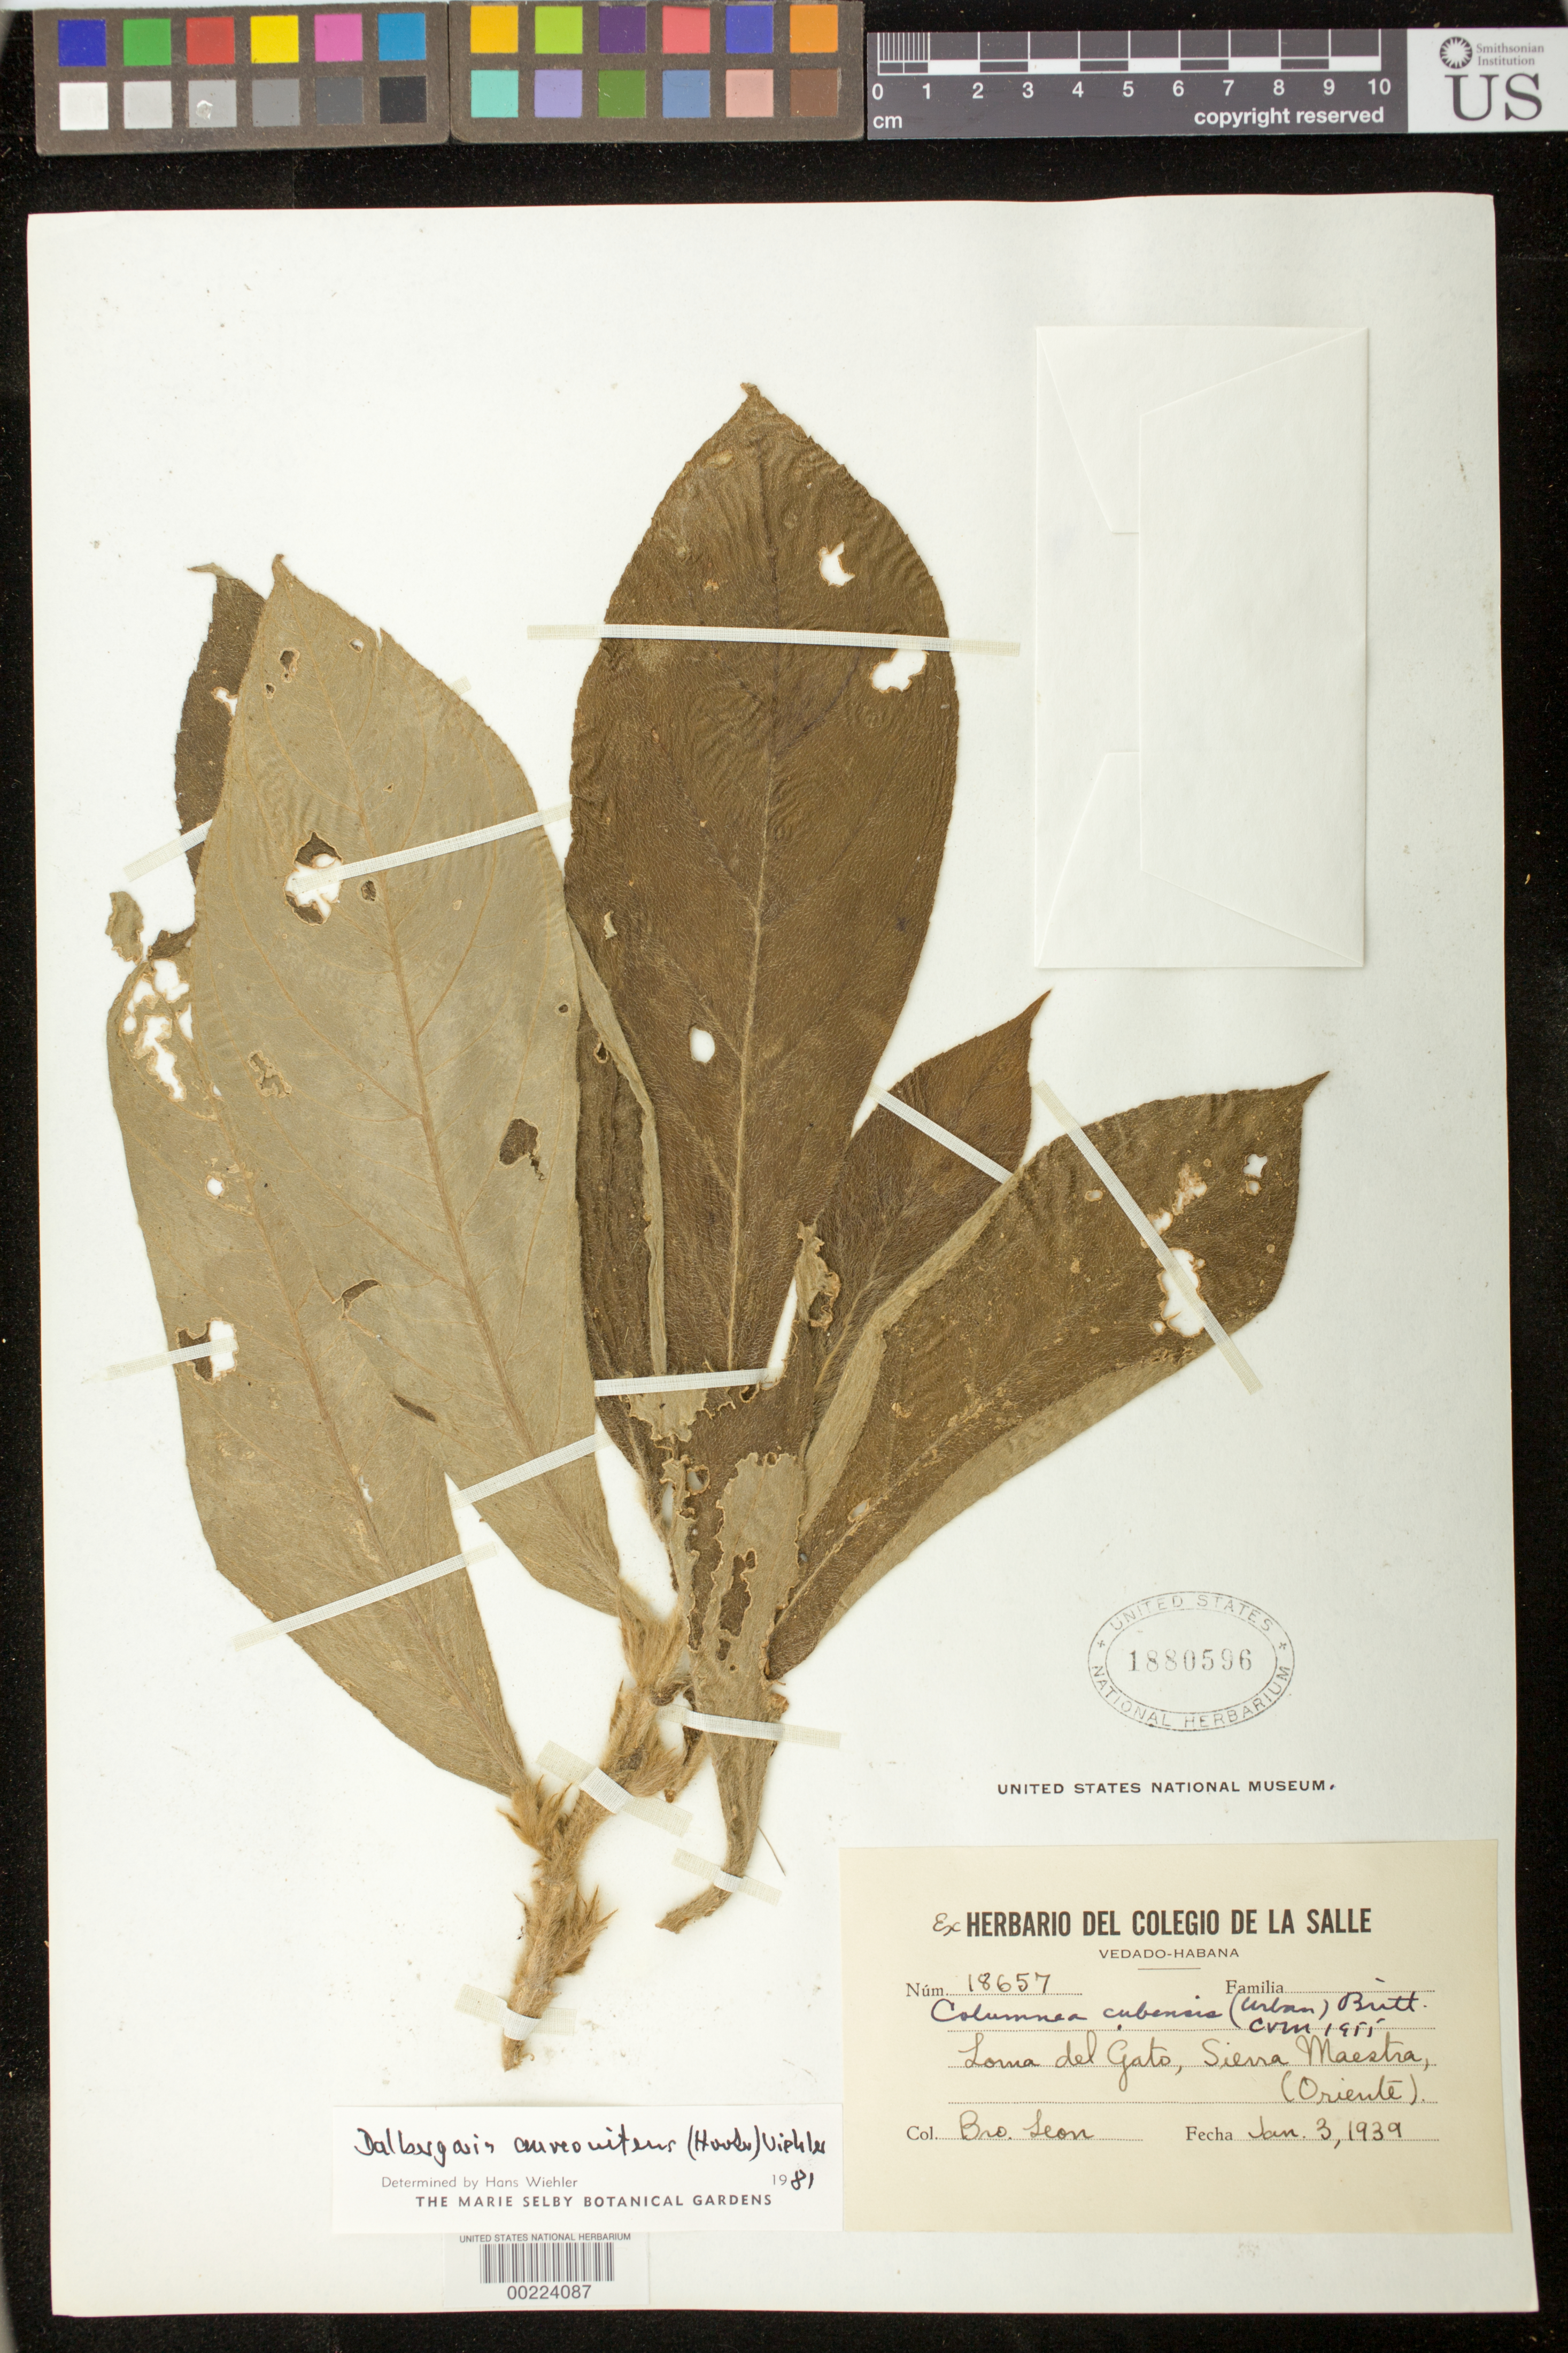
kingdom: Plantae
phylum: Tracheophyta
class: Magnoliopsida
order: Lamiales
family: Gesneriaceae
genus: Columnea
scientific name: Columnea sanguinea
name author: (Pers.) Hanst.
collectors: F. Leon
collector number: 18657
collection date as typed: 03 Jan 1939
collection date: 1939-01-03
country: Cuba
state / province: Oriente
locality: Lorna del Gato, Sierra Maestra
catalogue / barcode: US 1880596